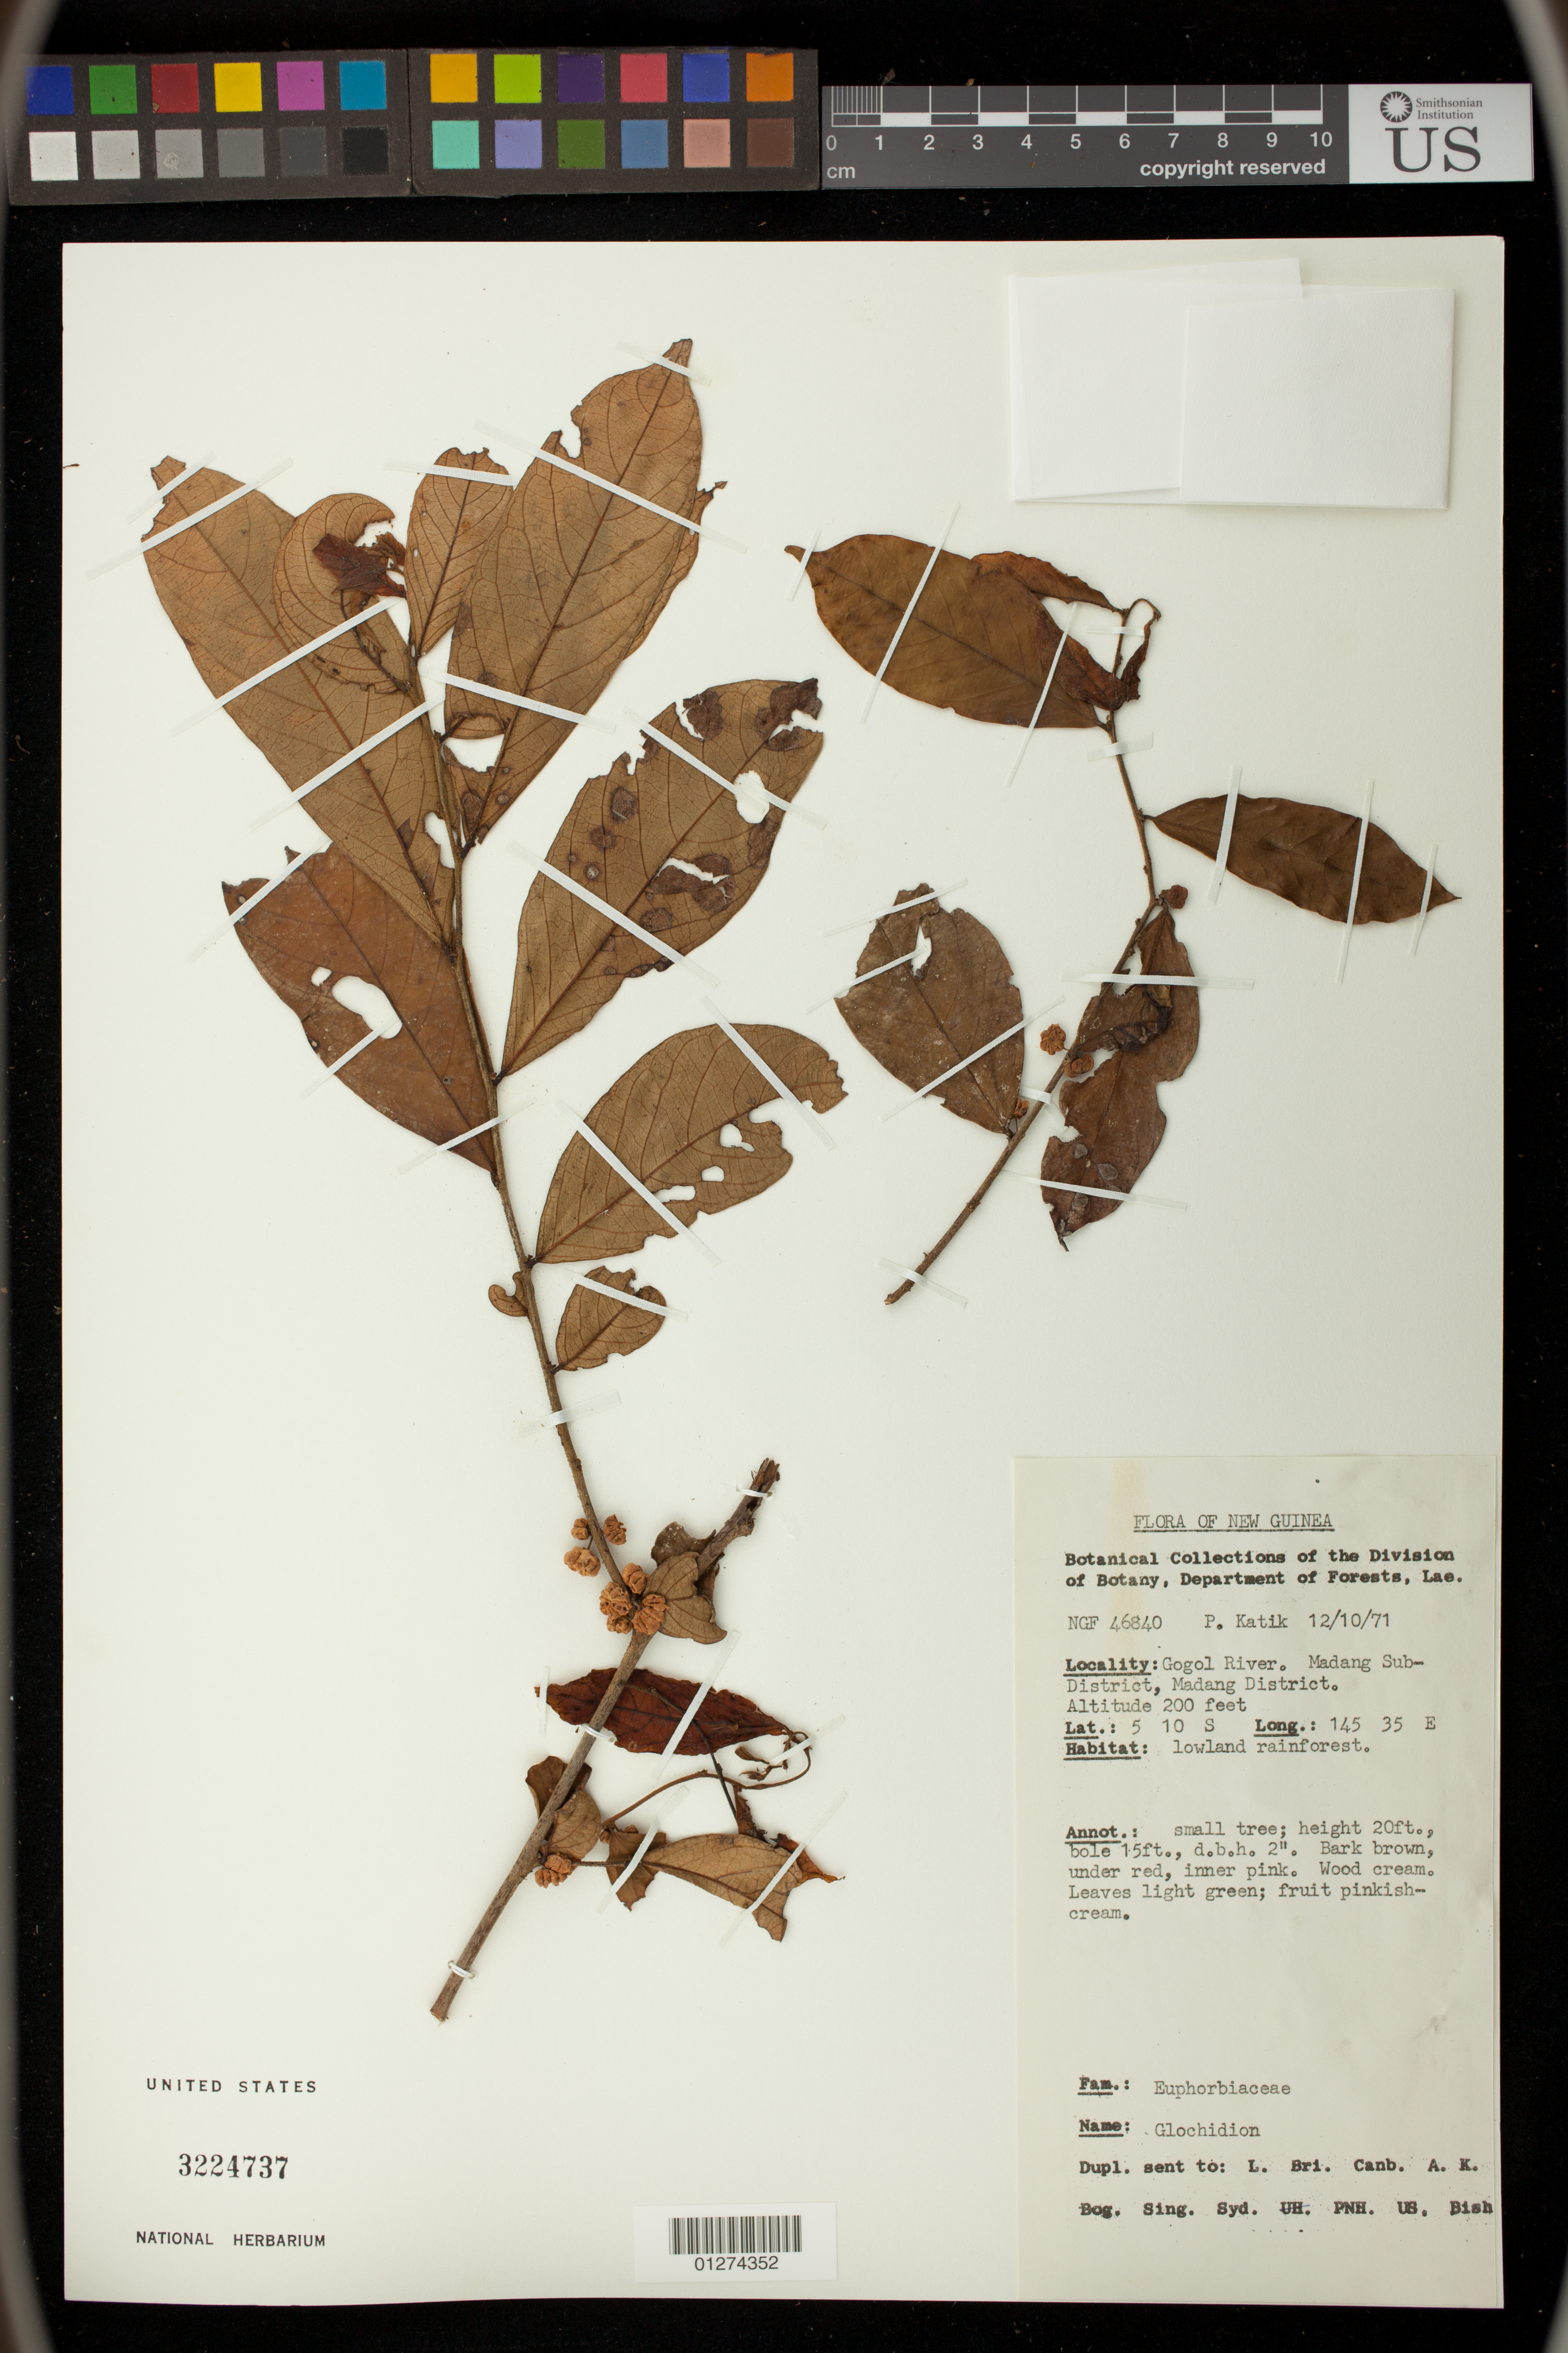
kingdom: Plantae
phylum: Tracheophyta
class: Magnoliopsida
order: Malpighiales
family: Phyllanthaceae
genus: Glochidion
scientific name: Glochidion sp.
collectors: P. Katik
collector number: NGF 46840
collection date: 1971-10-12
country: Papua New Guinea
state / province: Madang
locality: Gogol River. Madang Sub-District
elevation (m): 61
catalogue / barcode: US 3224737